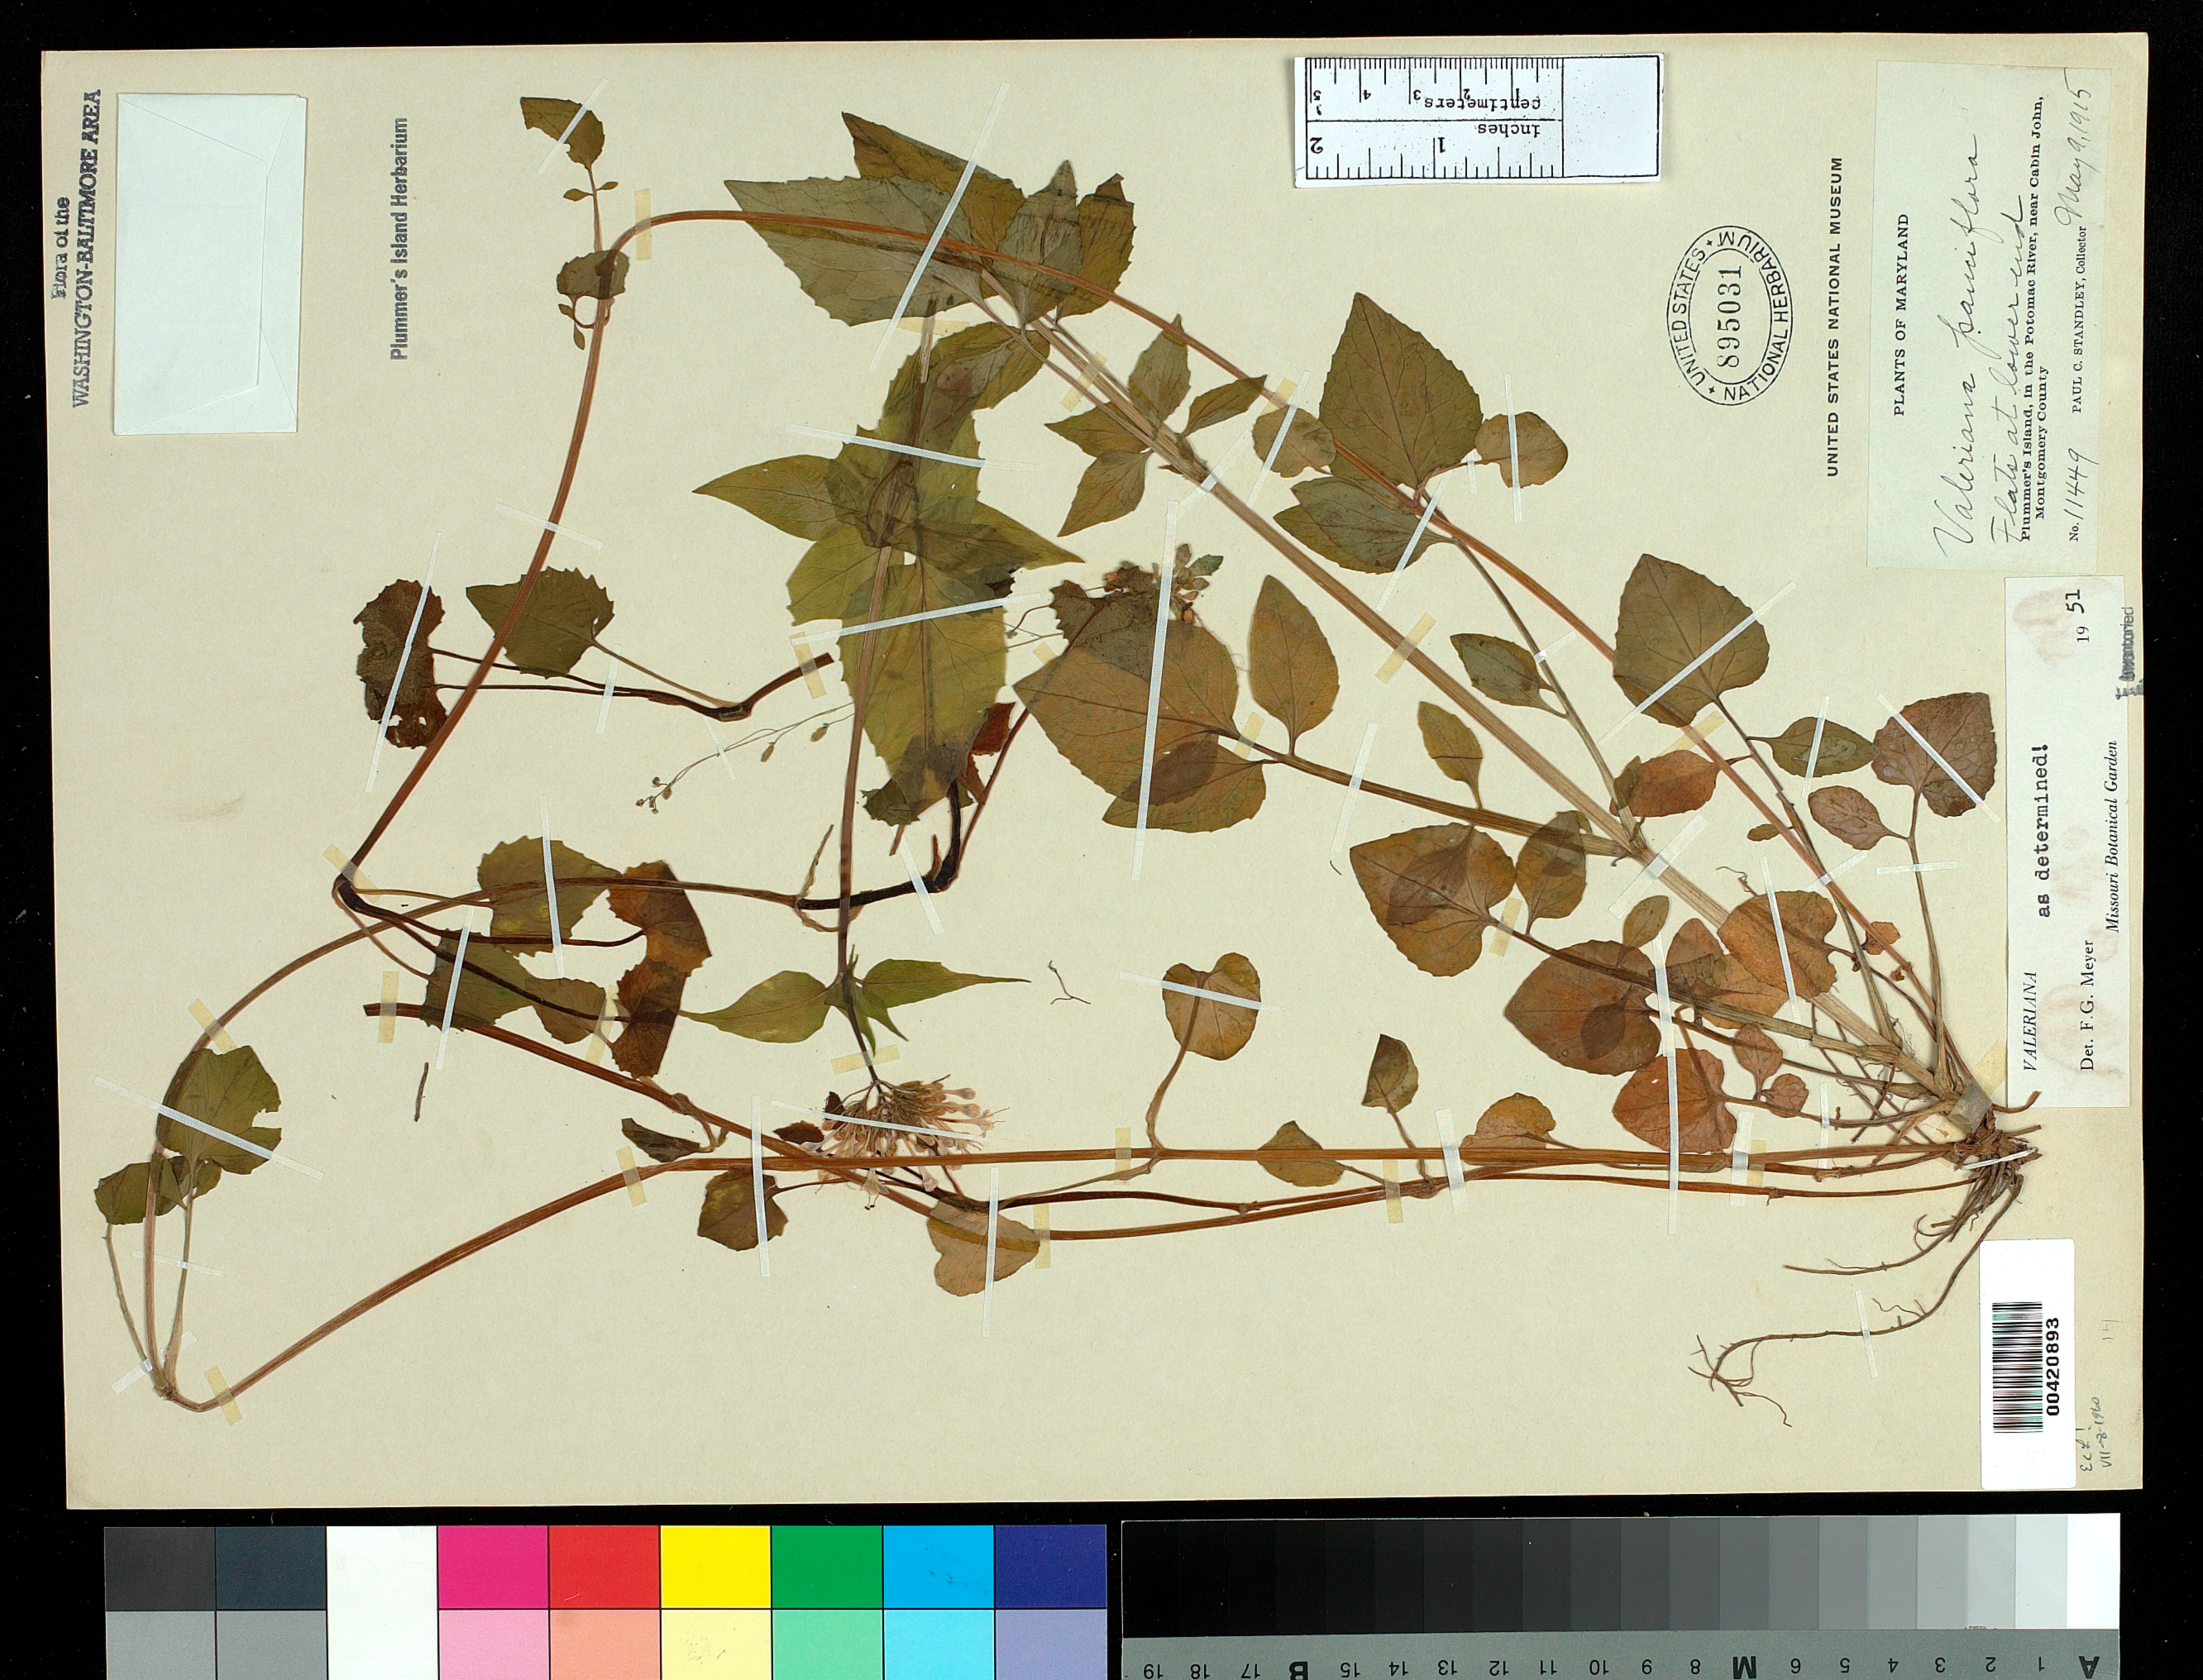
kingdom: Plantae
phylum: Tracheophyta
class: Magnoliopsida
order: Dipsacales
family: Caprifoliaceae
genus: Valeriana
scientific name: Valeriana pauciflora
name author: Michx.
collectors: P. C. Standley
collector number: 11449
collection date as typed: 09 May 1915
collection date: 1915-05-09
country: United States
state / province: Maryland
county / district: Montgomery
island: Plummers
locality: Plummer's Island; flats at lower end C. & O. Canal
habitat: Flats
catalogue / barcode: US 895031